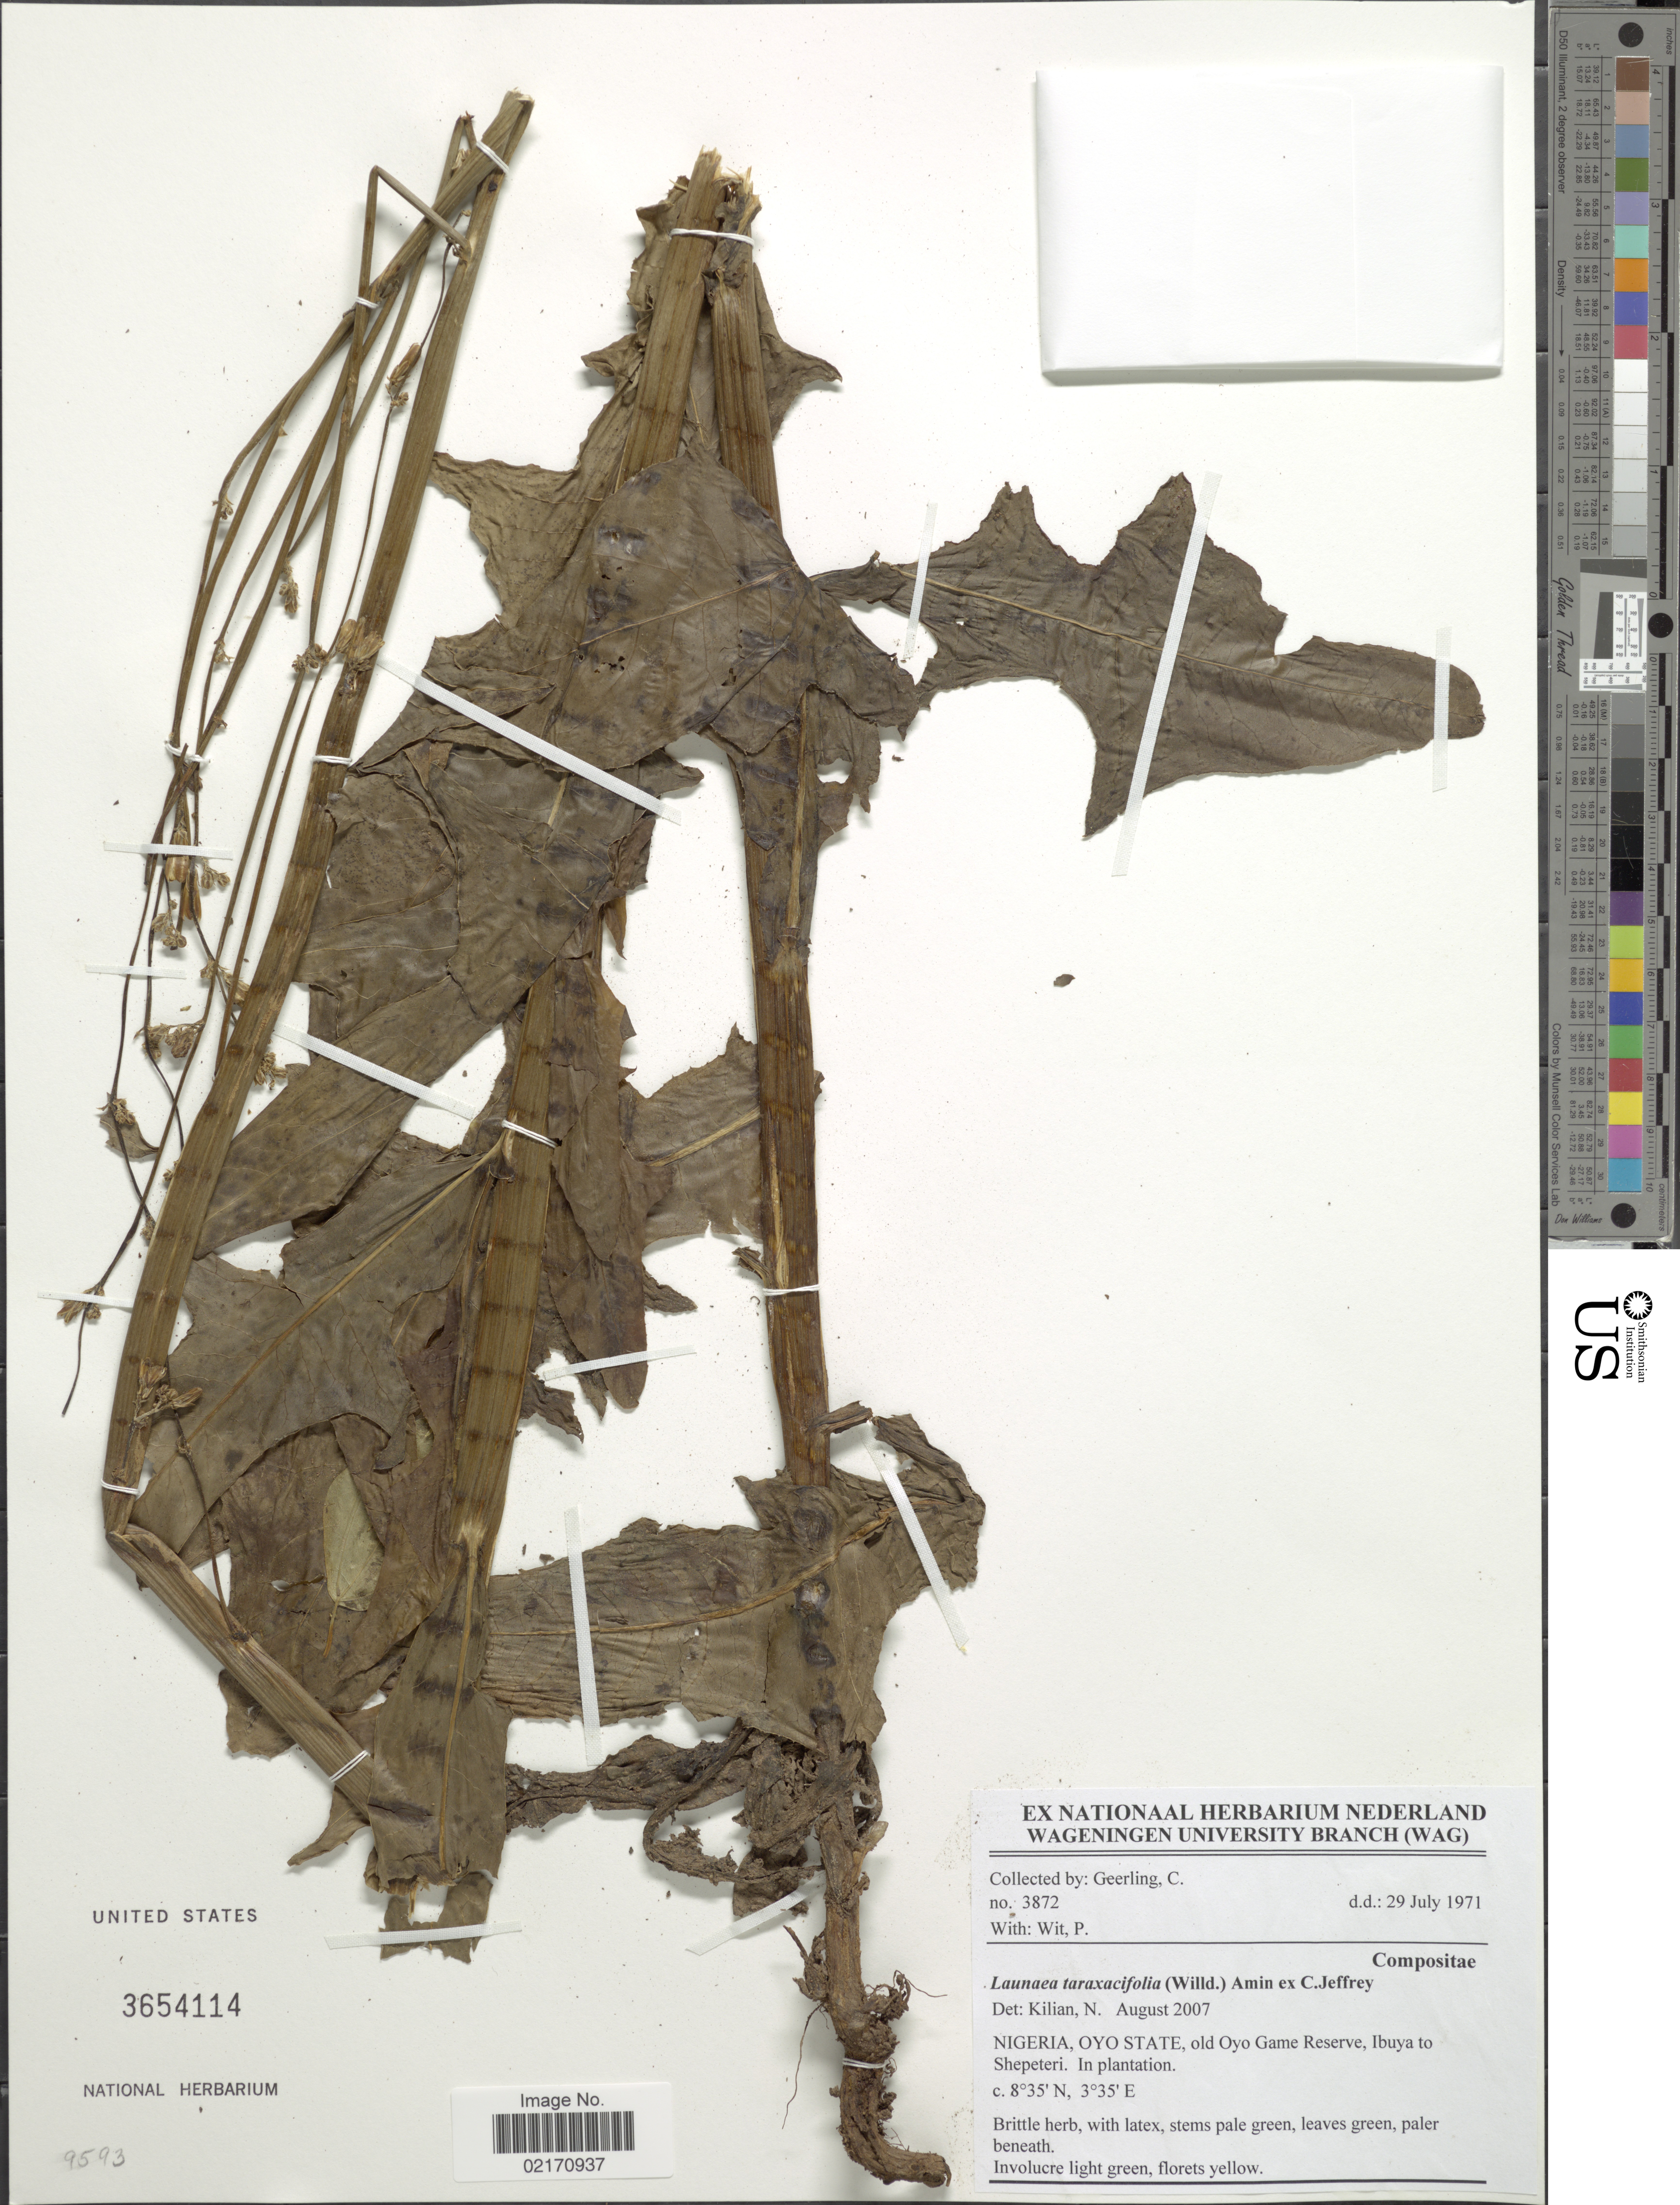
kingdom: Plantae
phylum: Tracheophyta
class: Magnoliopsida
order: Asterales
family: Asteraceae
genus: Launaea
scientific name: Launaea taraxacifolia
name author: (Willd.) C. Jeffrey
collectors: C. Geerling & P. Wit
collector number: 3872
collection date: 1971-07-29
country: Nigeria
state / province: Oyo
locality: Old Oyo Game Reserve, Ibuya to Shepeteri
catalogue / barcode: US 3654114